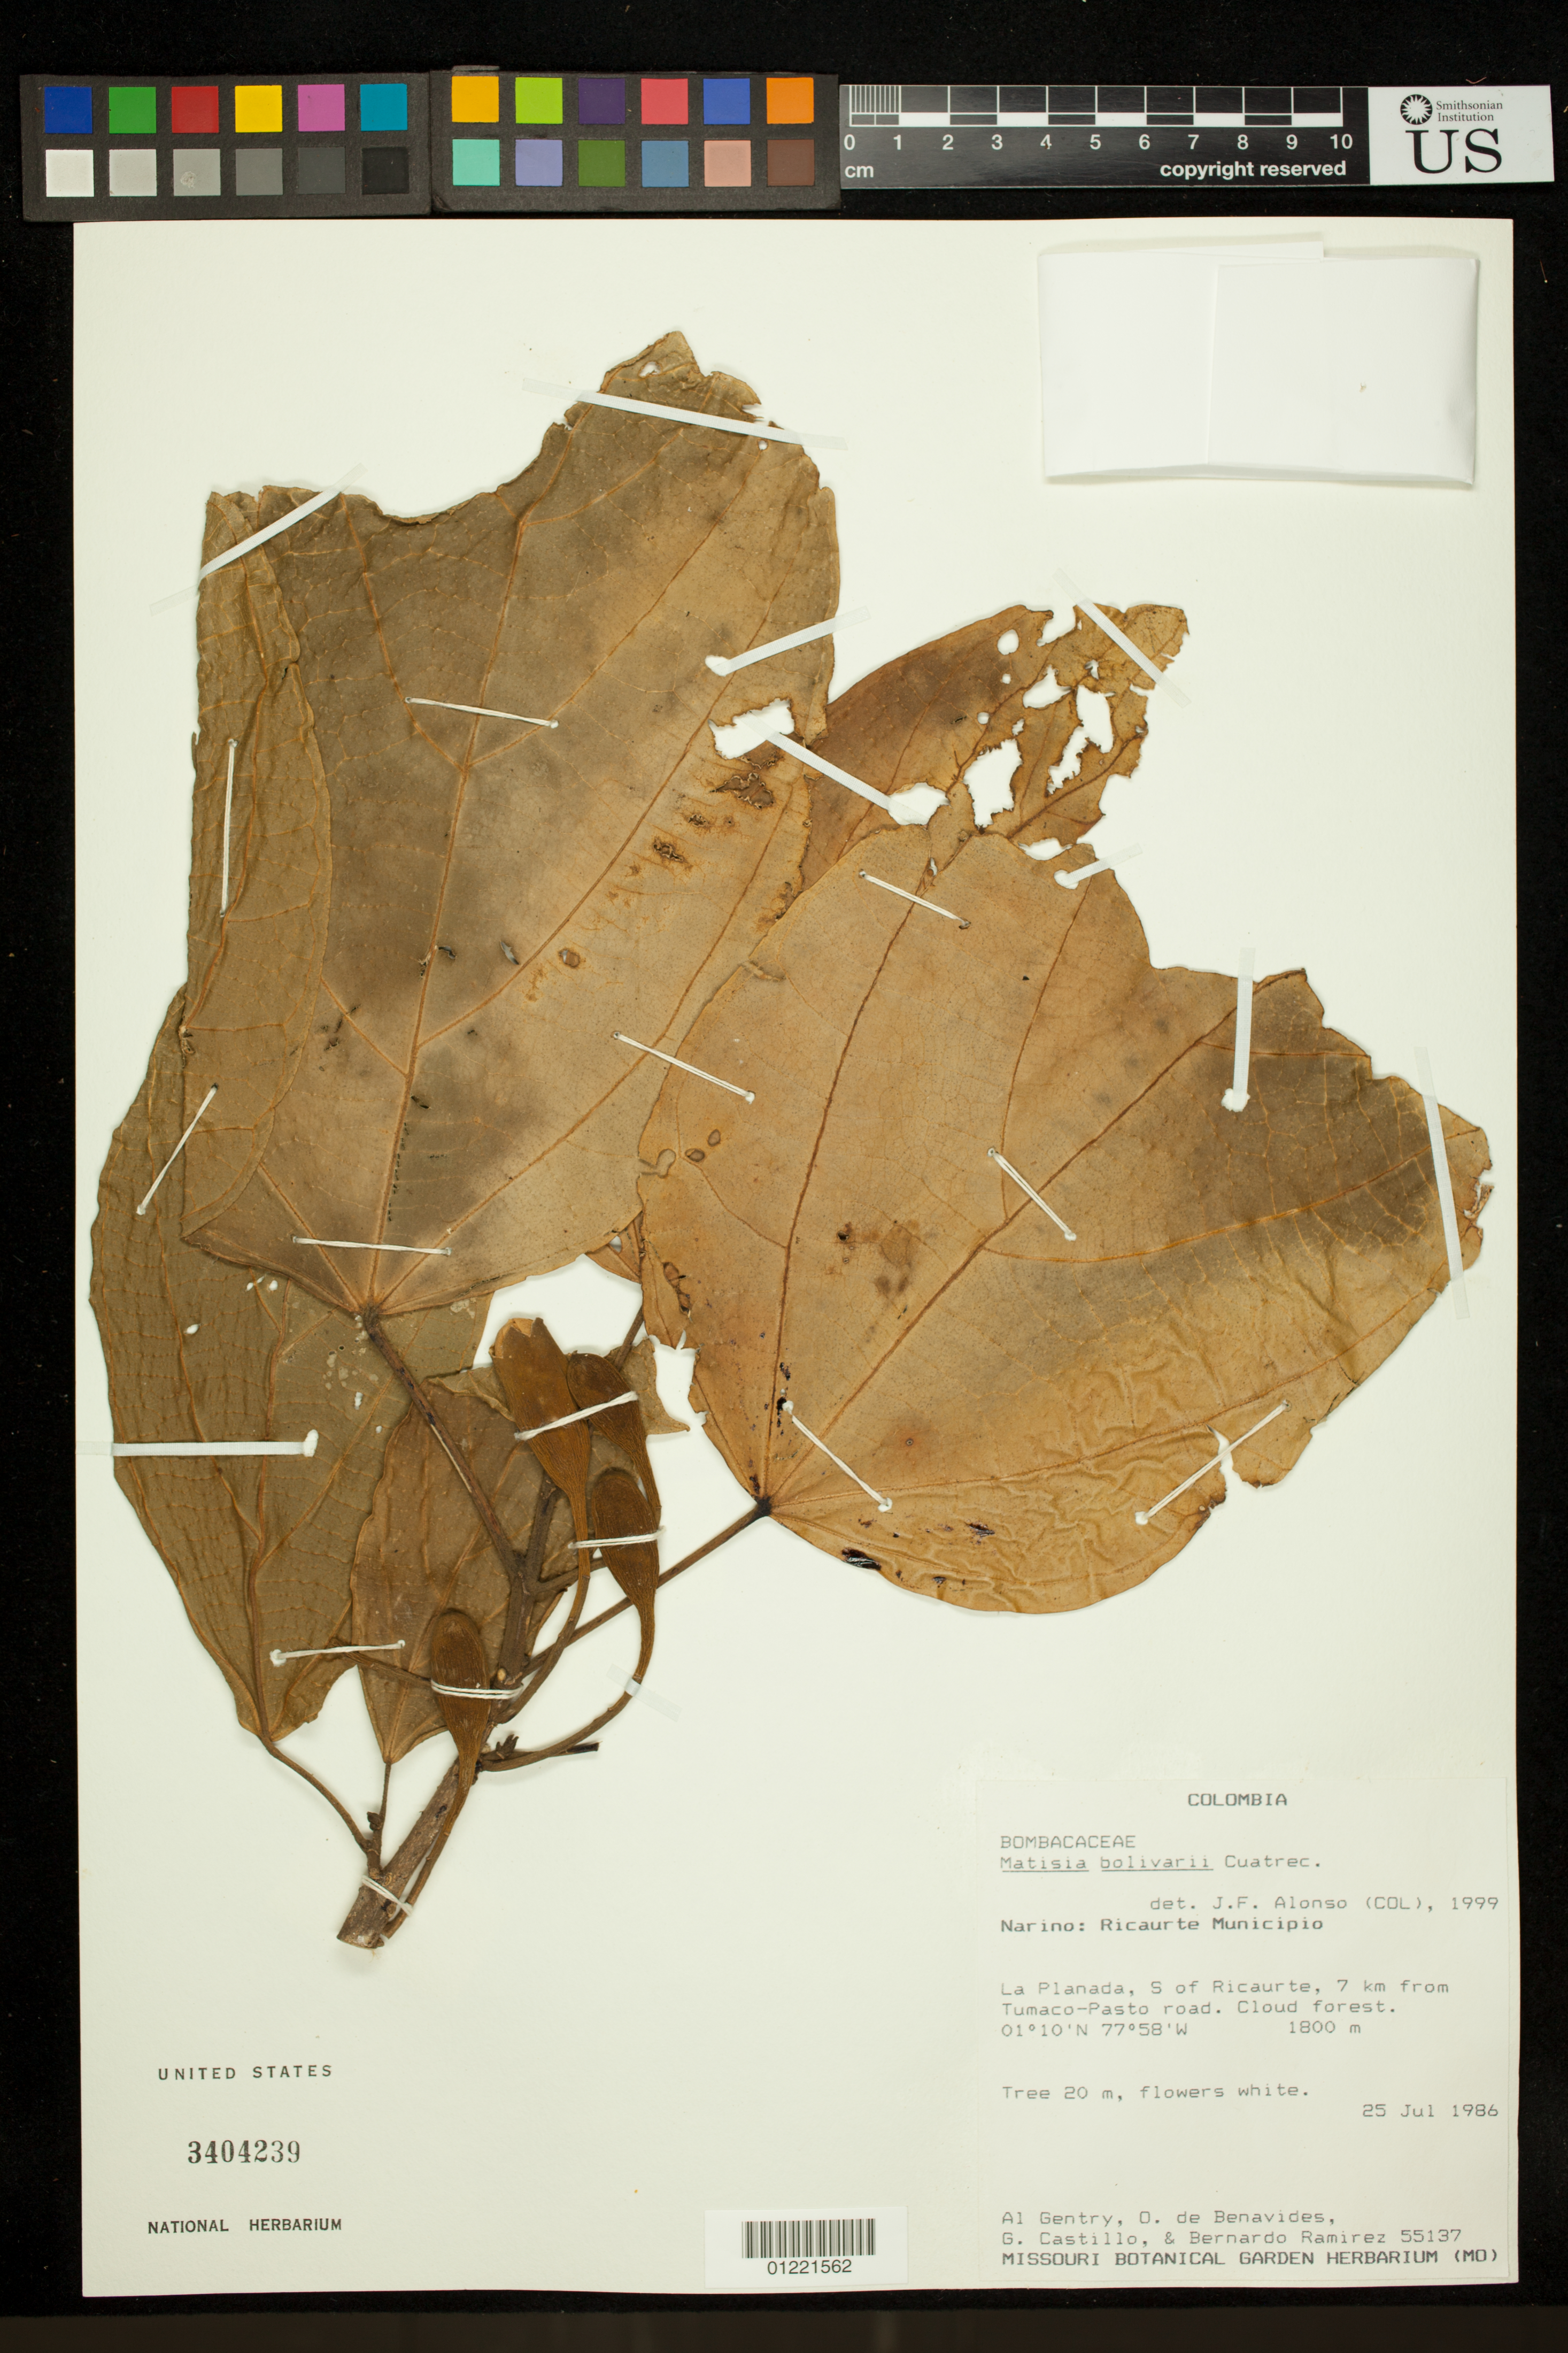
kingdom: Plantae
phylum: Tracheophyta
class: Magnoliopsida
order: Malvales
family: Malvaceae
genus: Matisia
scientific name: Matisia bolivarii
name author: Cuatrec.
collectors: A. H. Gentry, Olga S. de Benavides, G. Castillo C. & B. Ramírez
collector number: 55137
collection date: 1986-07-25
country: Colombia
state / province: Narino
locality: La Planada, S of Ricaurte, 7 km from Tumaco-Pasto road. Cloud forest.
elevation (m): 1800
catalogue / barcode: US 3404239